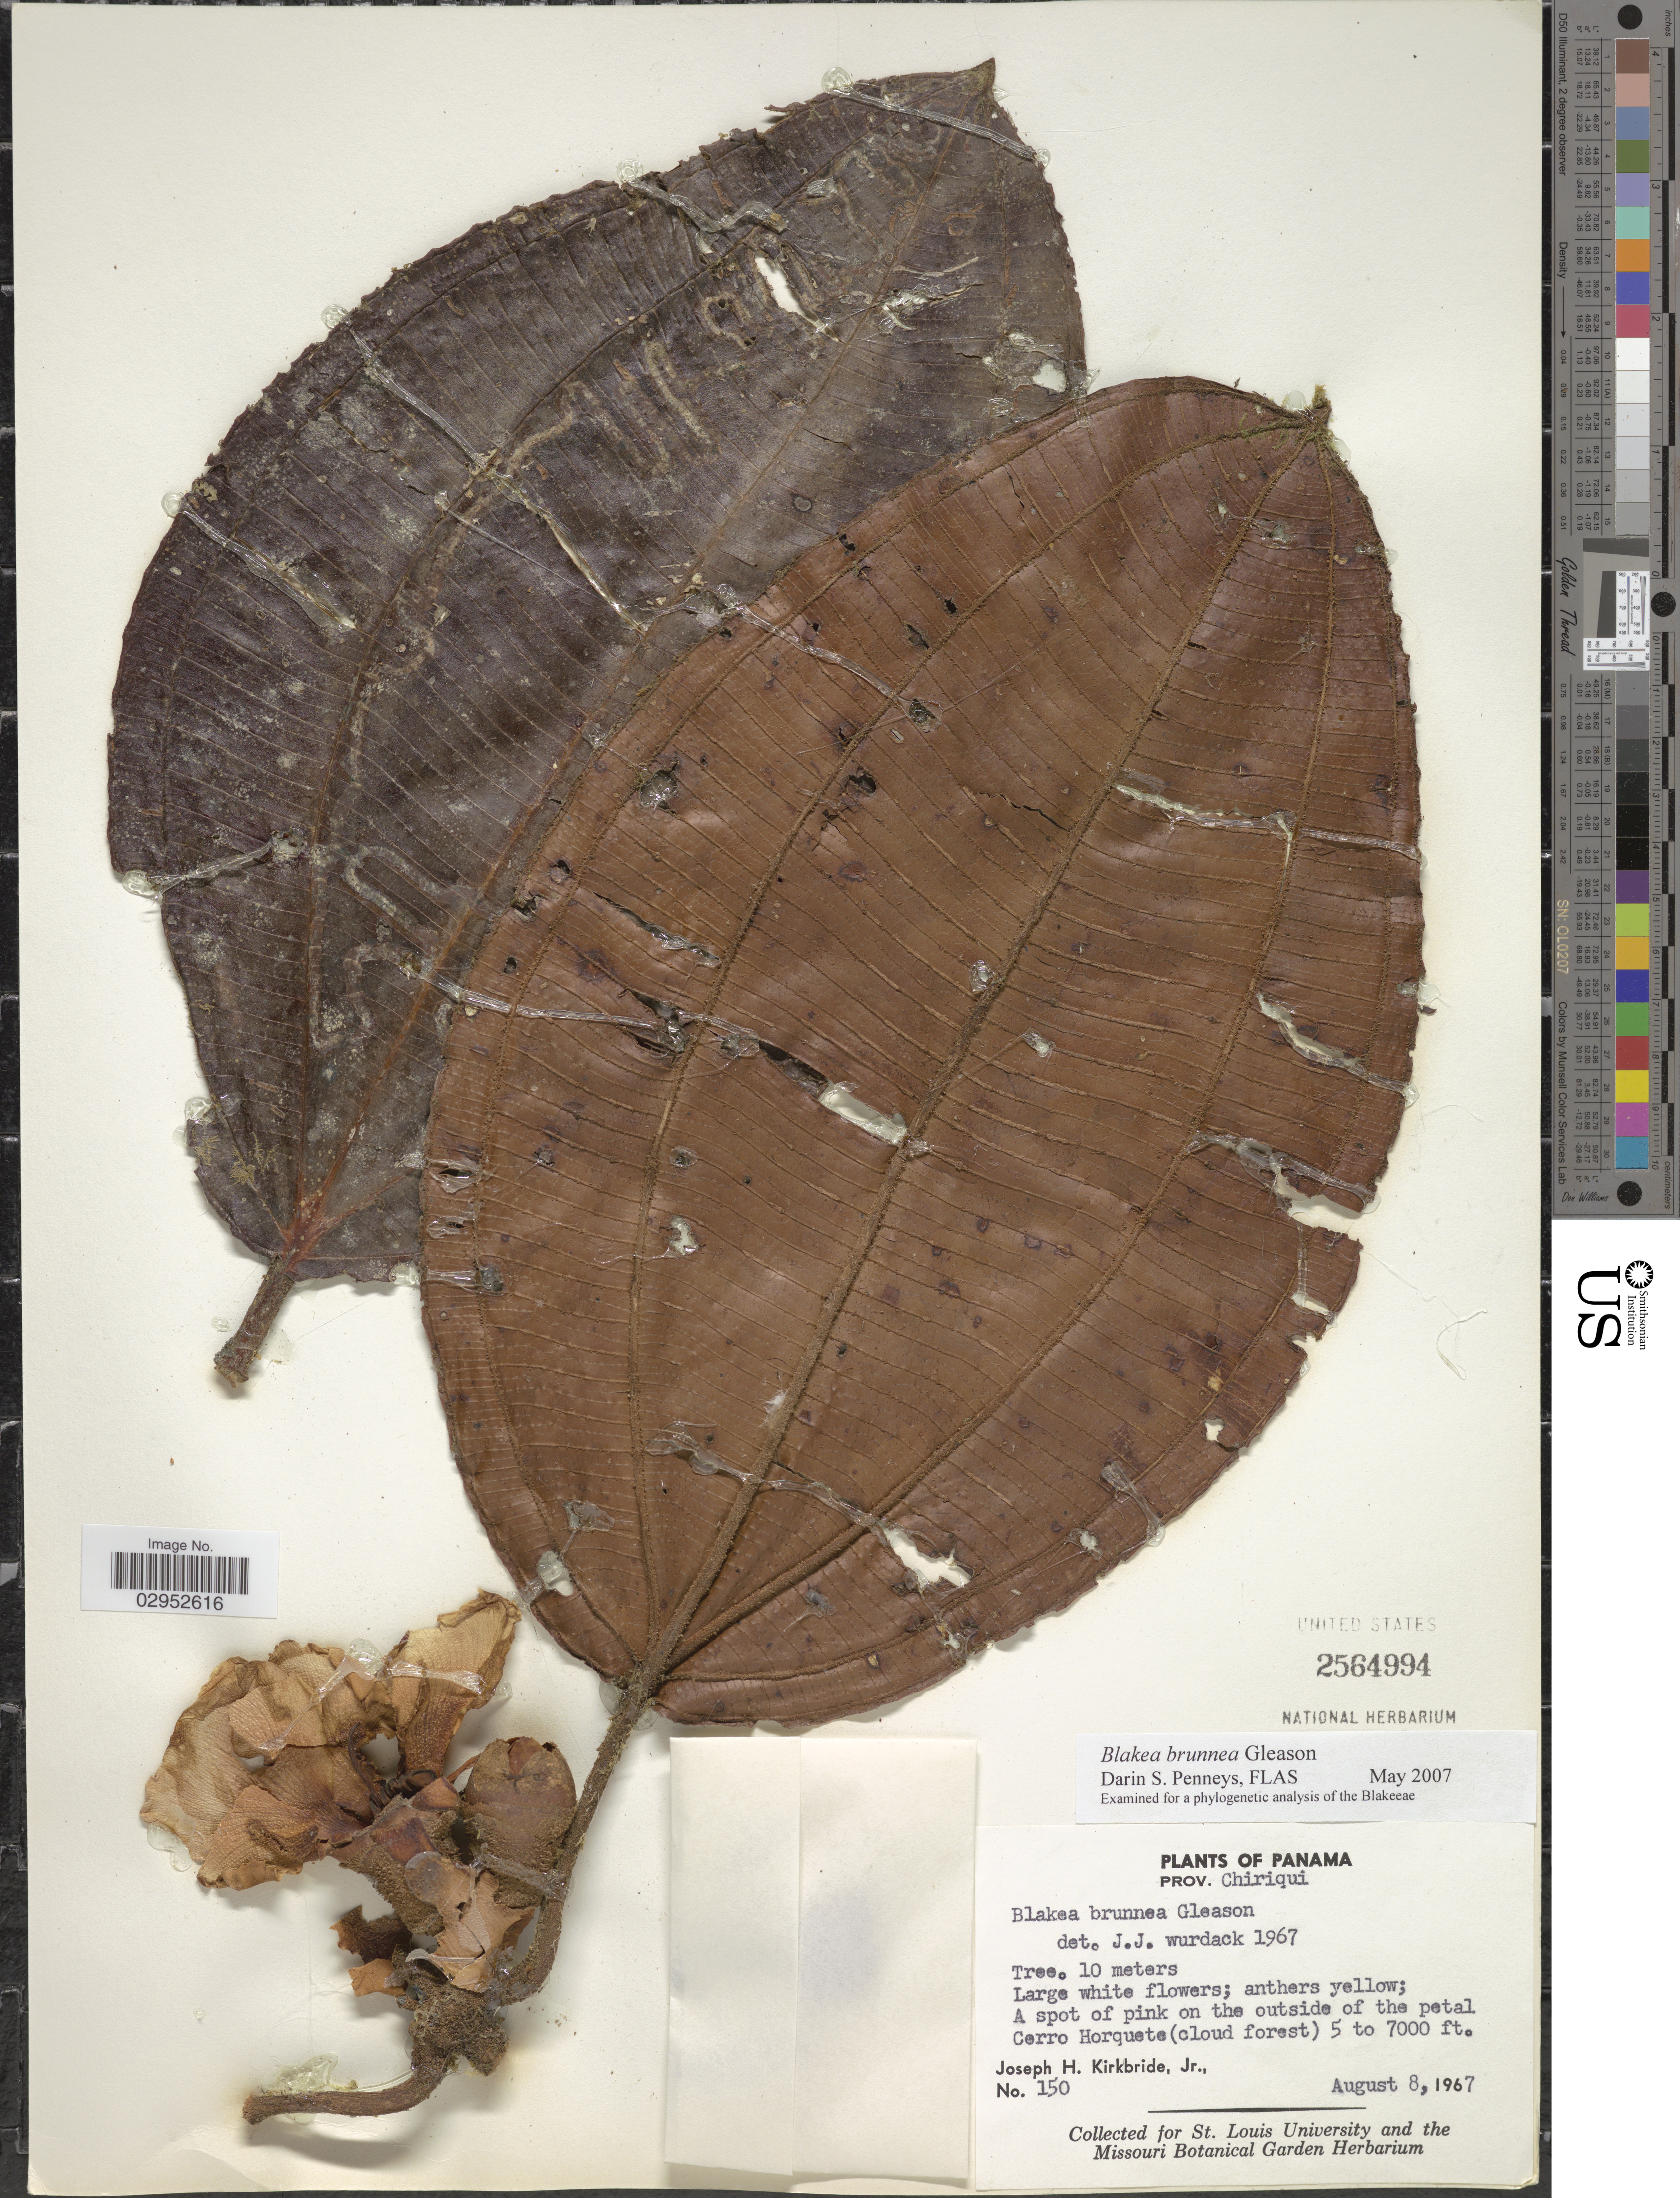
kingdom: Plantae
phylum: Tracheophyta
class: Magnoliopsida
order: Myrtales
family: Melastomataceae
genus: Blakea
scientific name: Blakea brunnea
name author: Gleason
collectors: J. H. Kirkbride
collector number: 150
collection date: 1967-08-08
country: Panama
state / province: Chiriqui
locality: A spot of pink on the outside of the petal Cerro Horquete.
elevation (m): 1524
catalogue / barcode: US 2564994